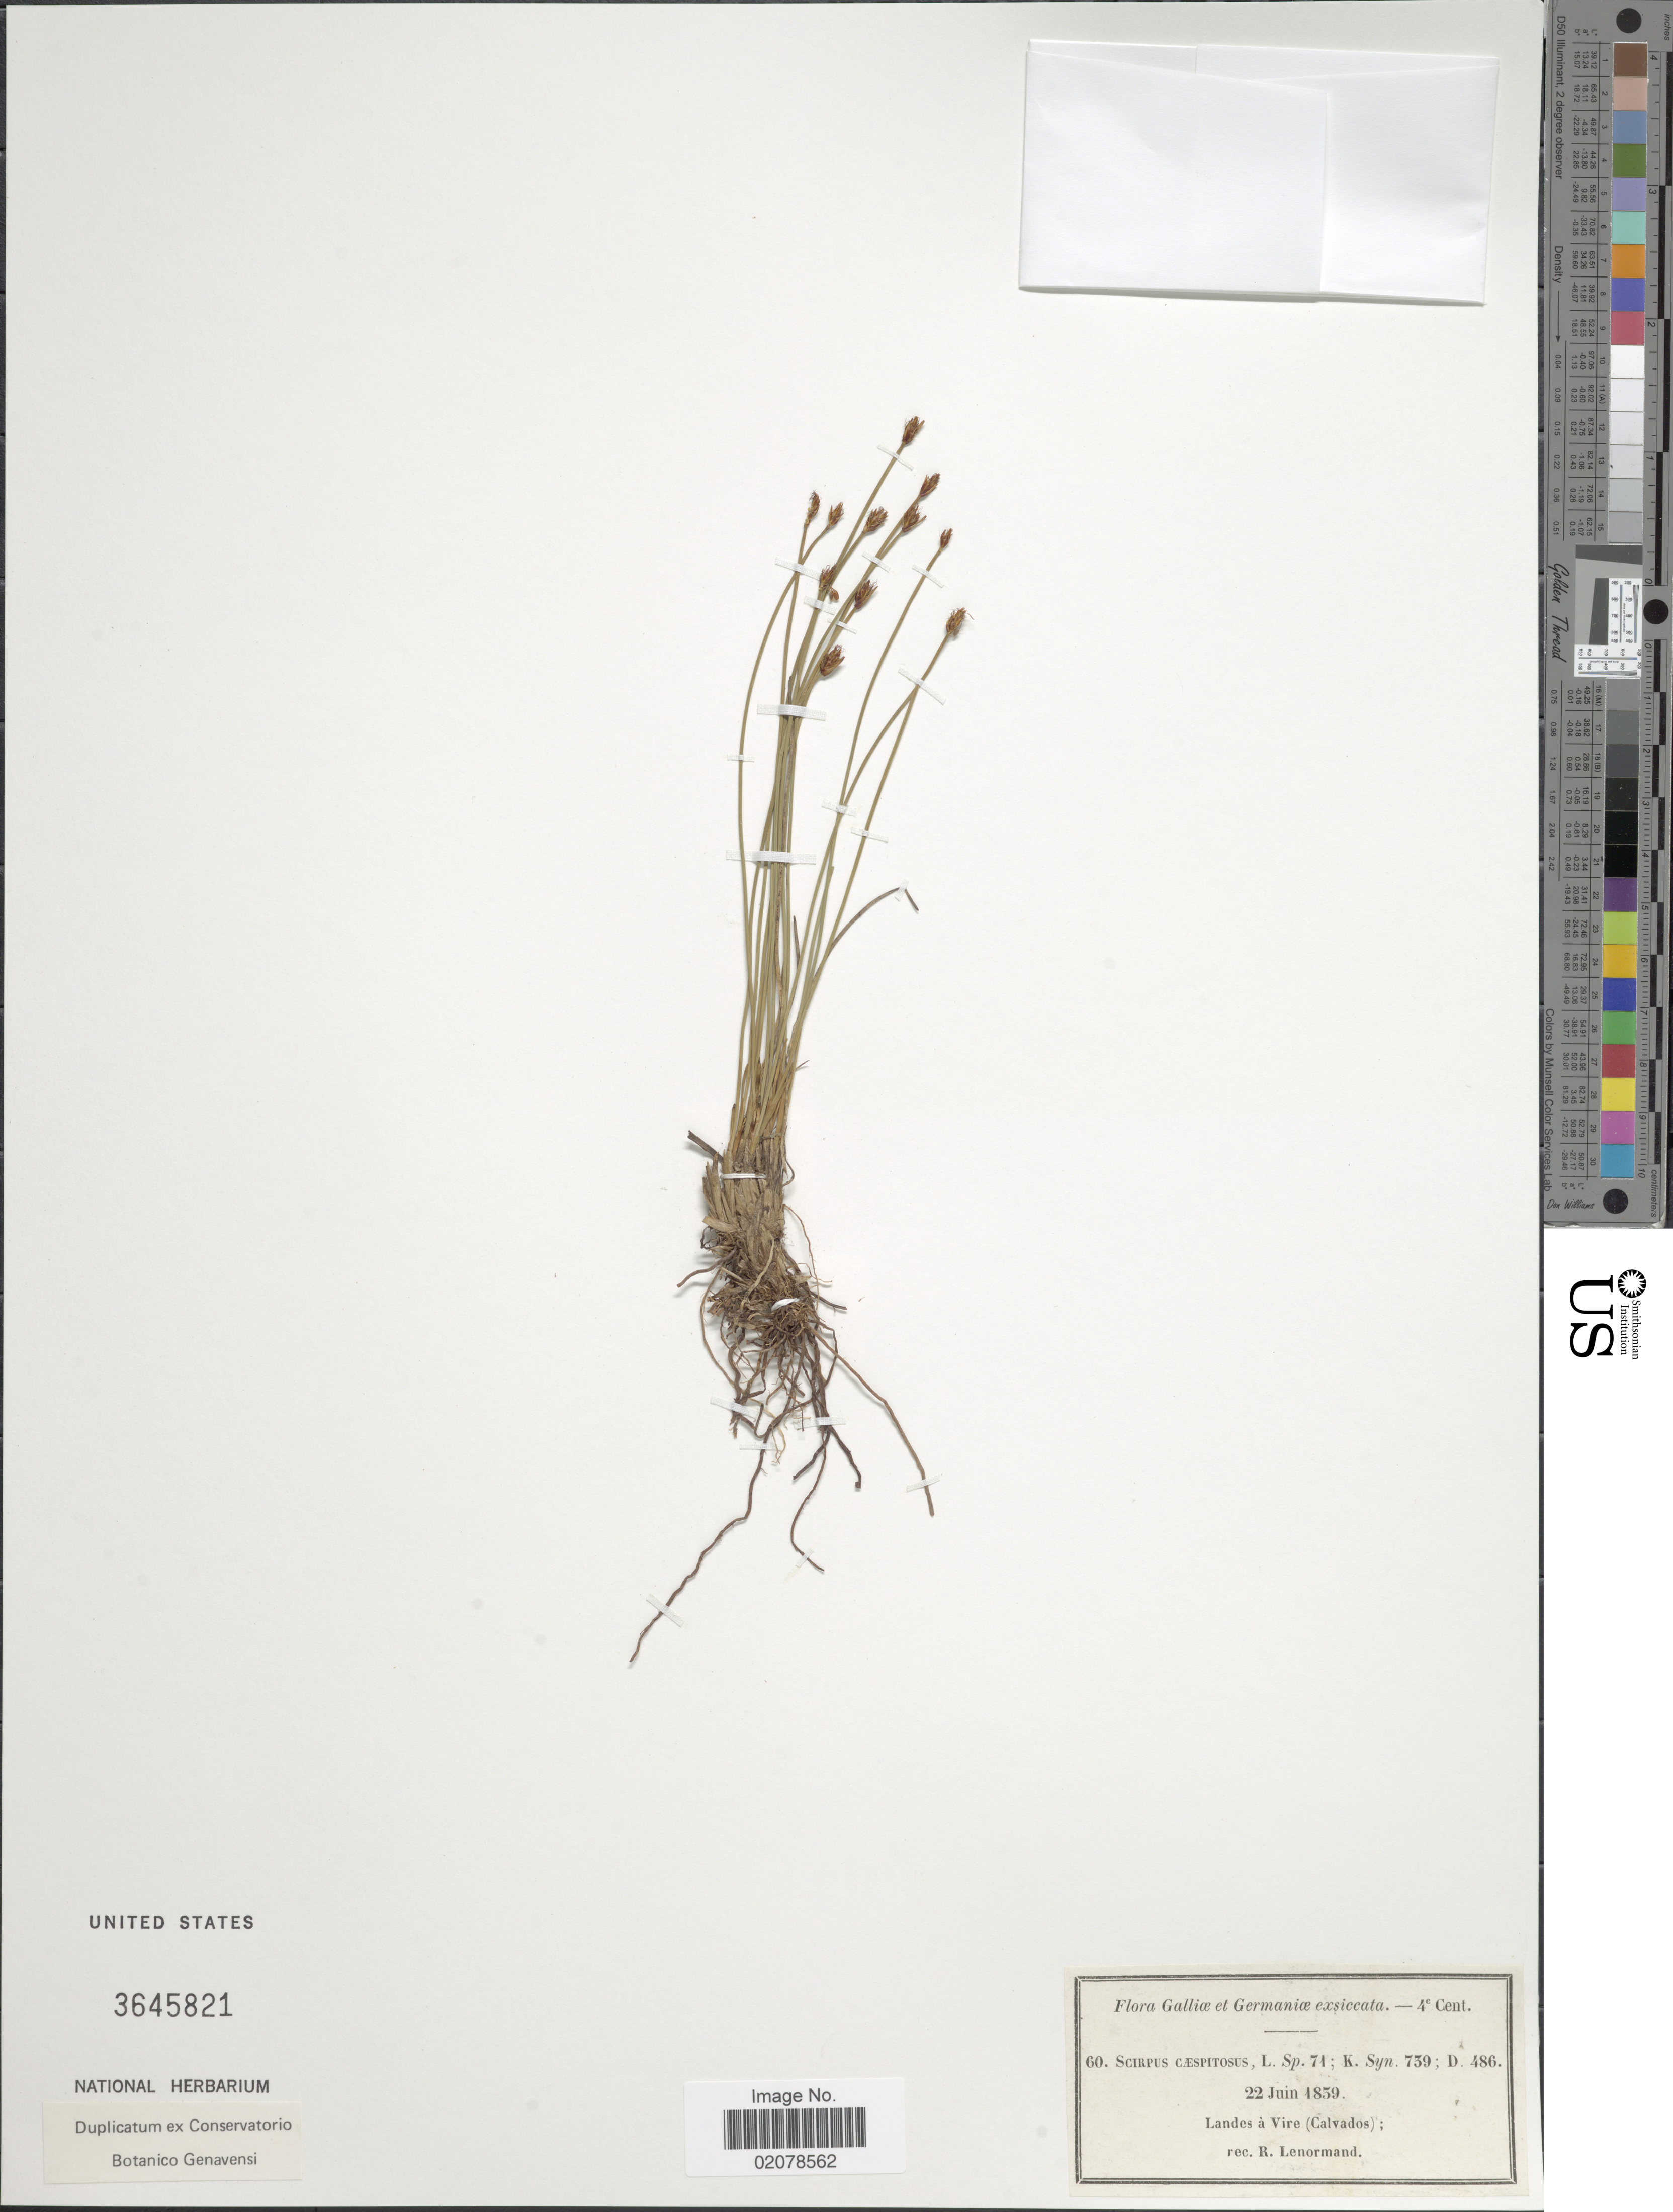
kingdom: Plantae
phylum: Tracheophyta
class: Liliopsida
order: Poales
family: Cyperaceae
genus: Trichophorum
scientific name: Trichophorum cespitosum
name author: (L.) Hartm.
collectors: R. Lenormand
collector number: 60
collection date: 1859-06-22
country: France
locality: Galliae et Germaniae. Landes à Vire (Calvados)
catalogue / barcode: US 3645821